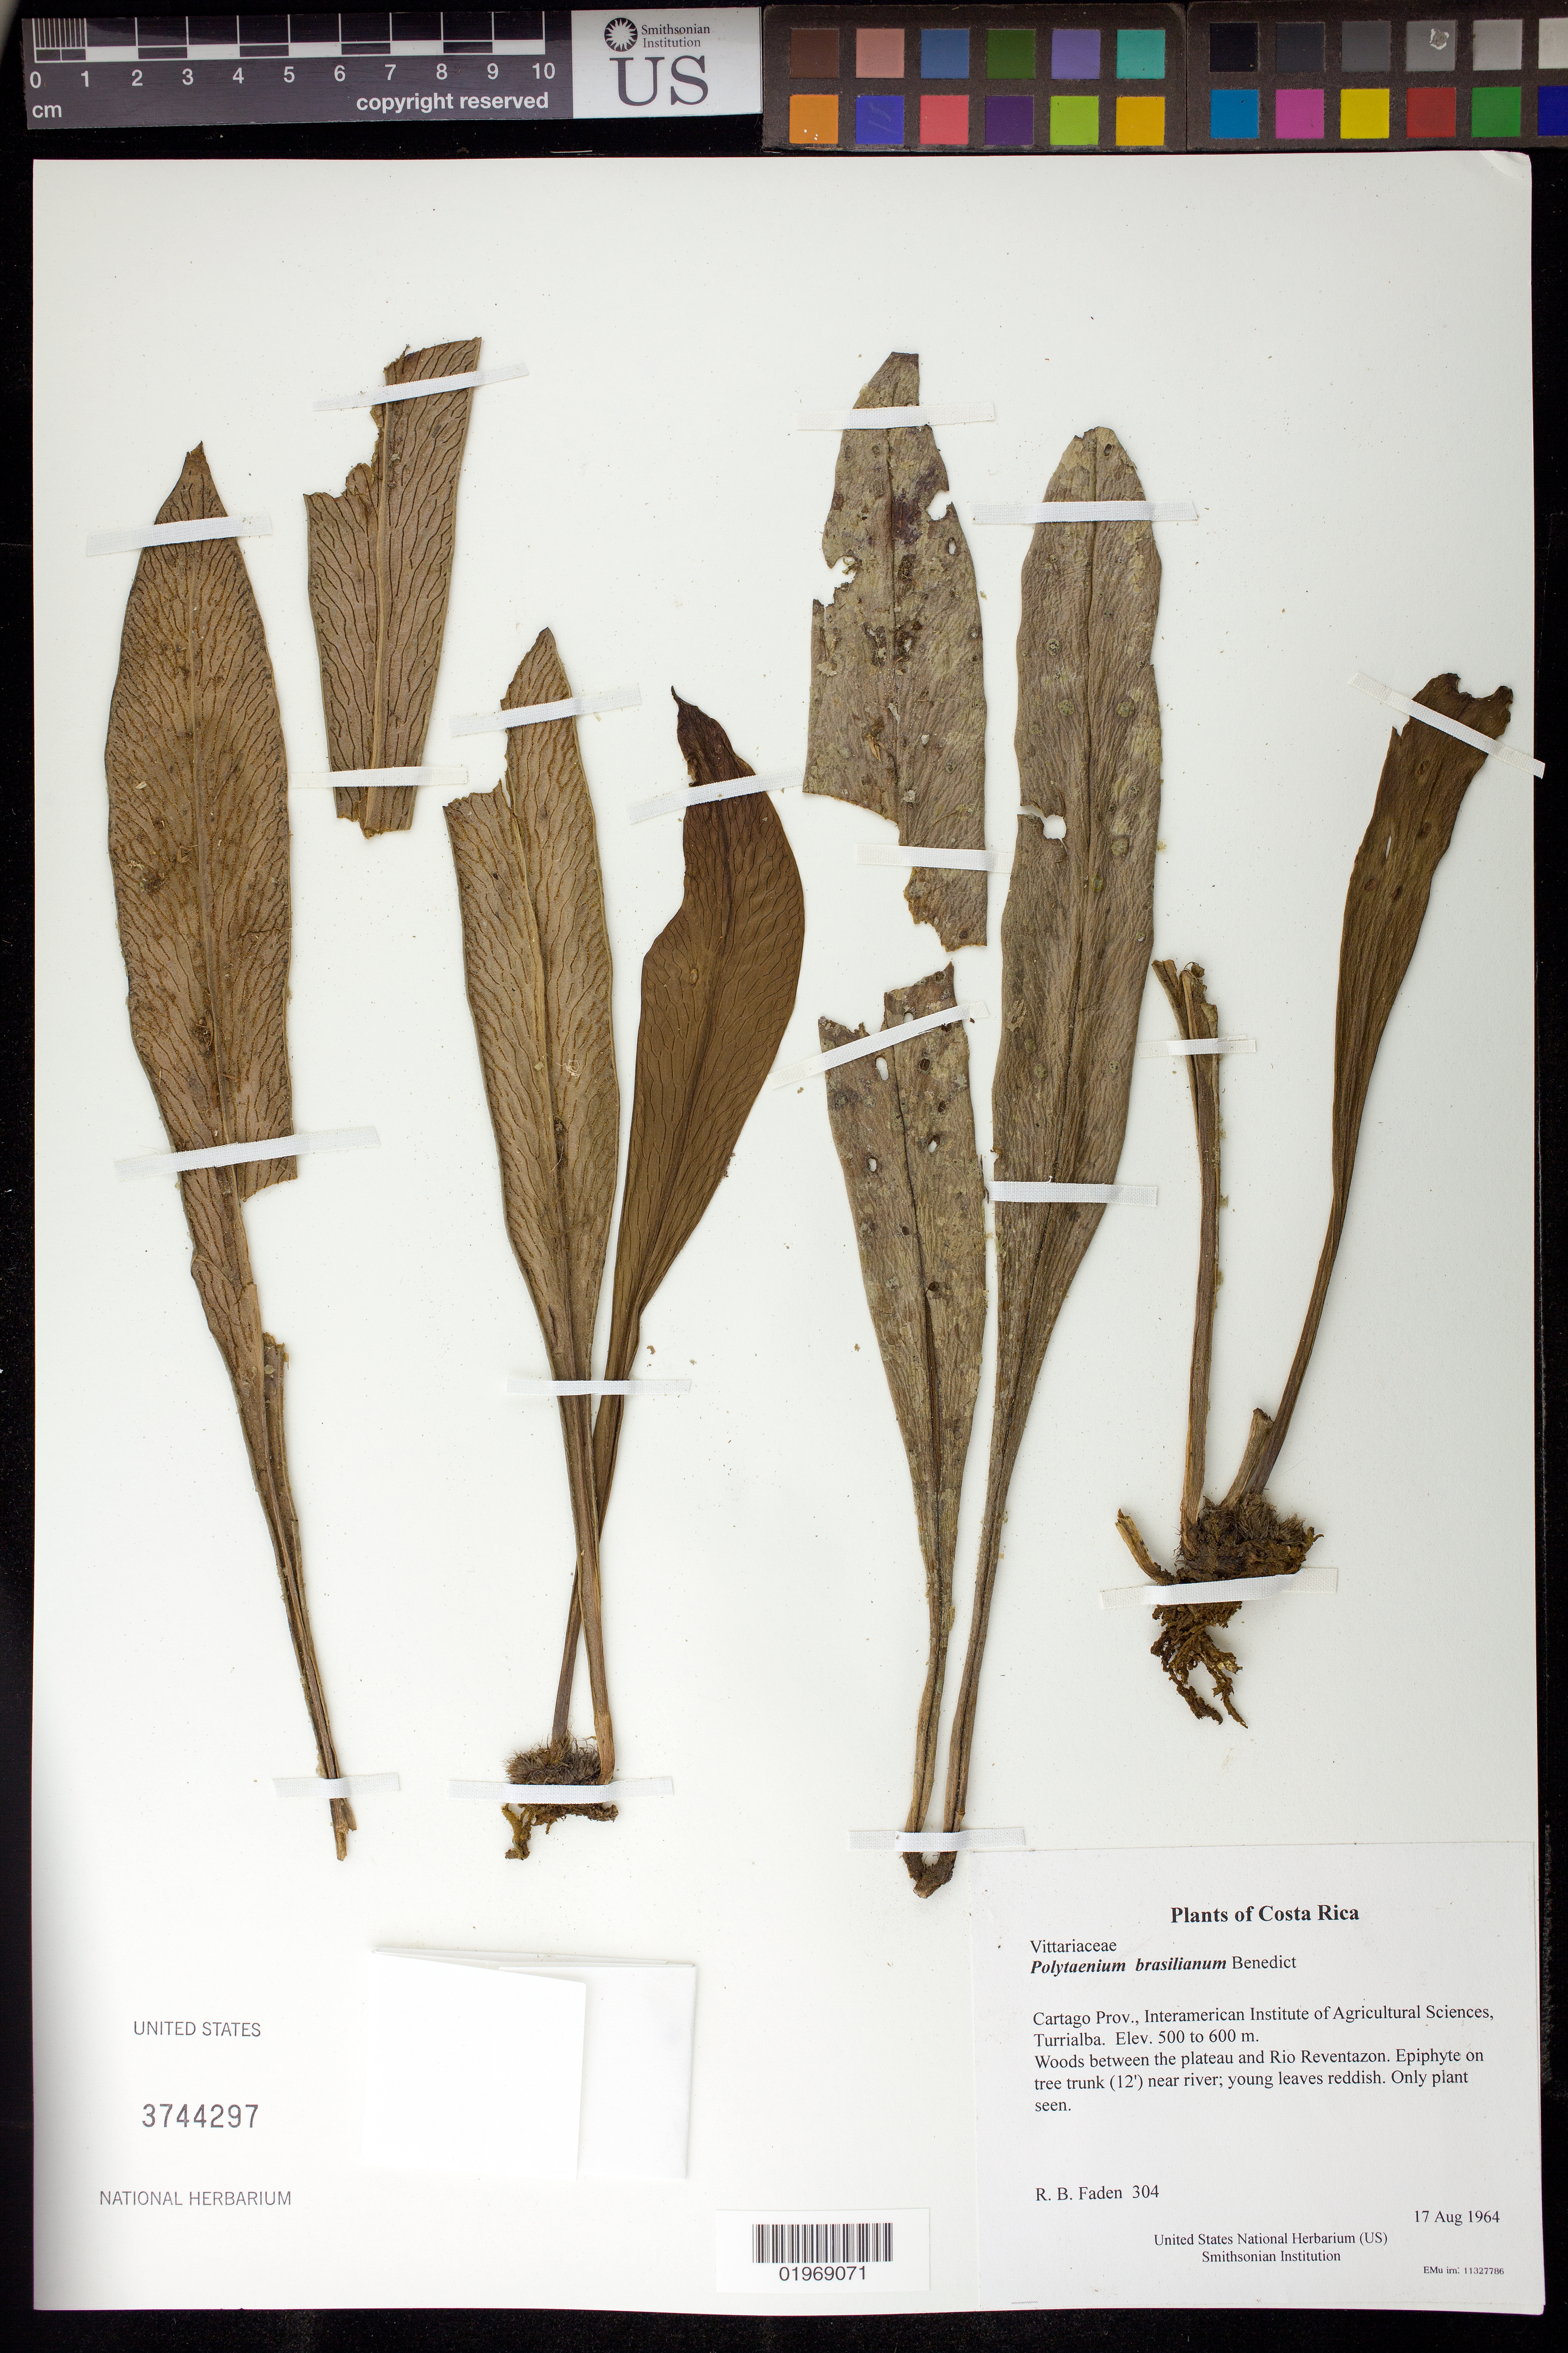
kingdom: Plantae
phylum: Tracheophyta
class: Polypodiopsida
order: Polypodiales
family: Pteridaceae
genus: Polytaenium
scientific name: Polytaenium brasilianum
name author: Benedict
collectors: R. B. Faden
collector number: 304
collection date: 1964-08-17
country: Costa Rica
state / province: Cartago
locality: Interamerican Institute of Agricultural Sciences, Turrialba. Woods between plateau and Rio Reventazon.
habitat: Near river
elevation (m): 500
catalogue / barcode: US 3744297